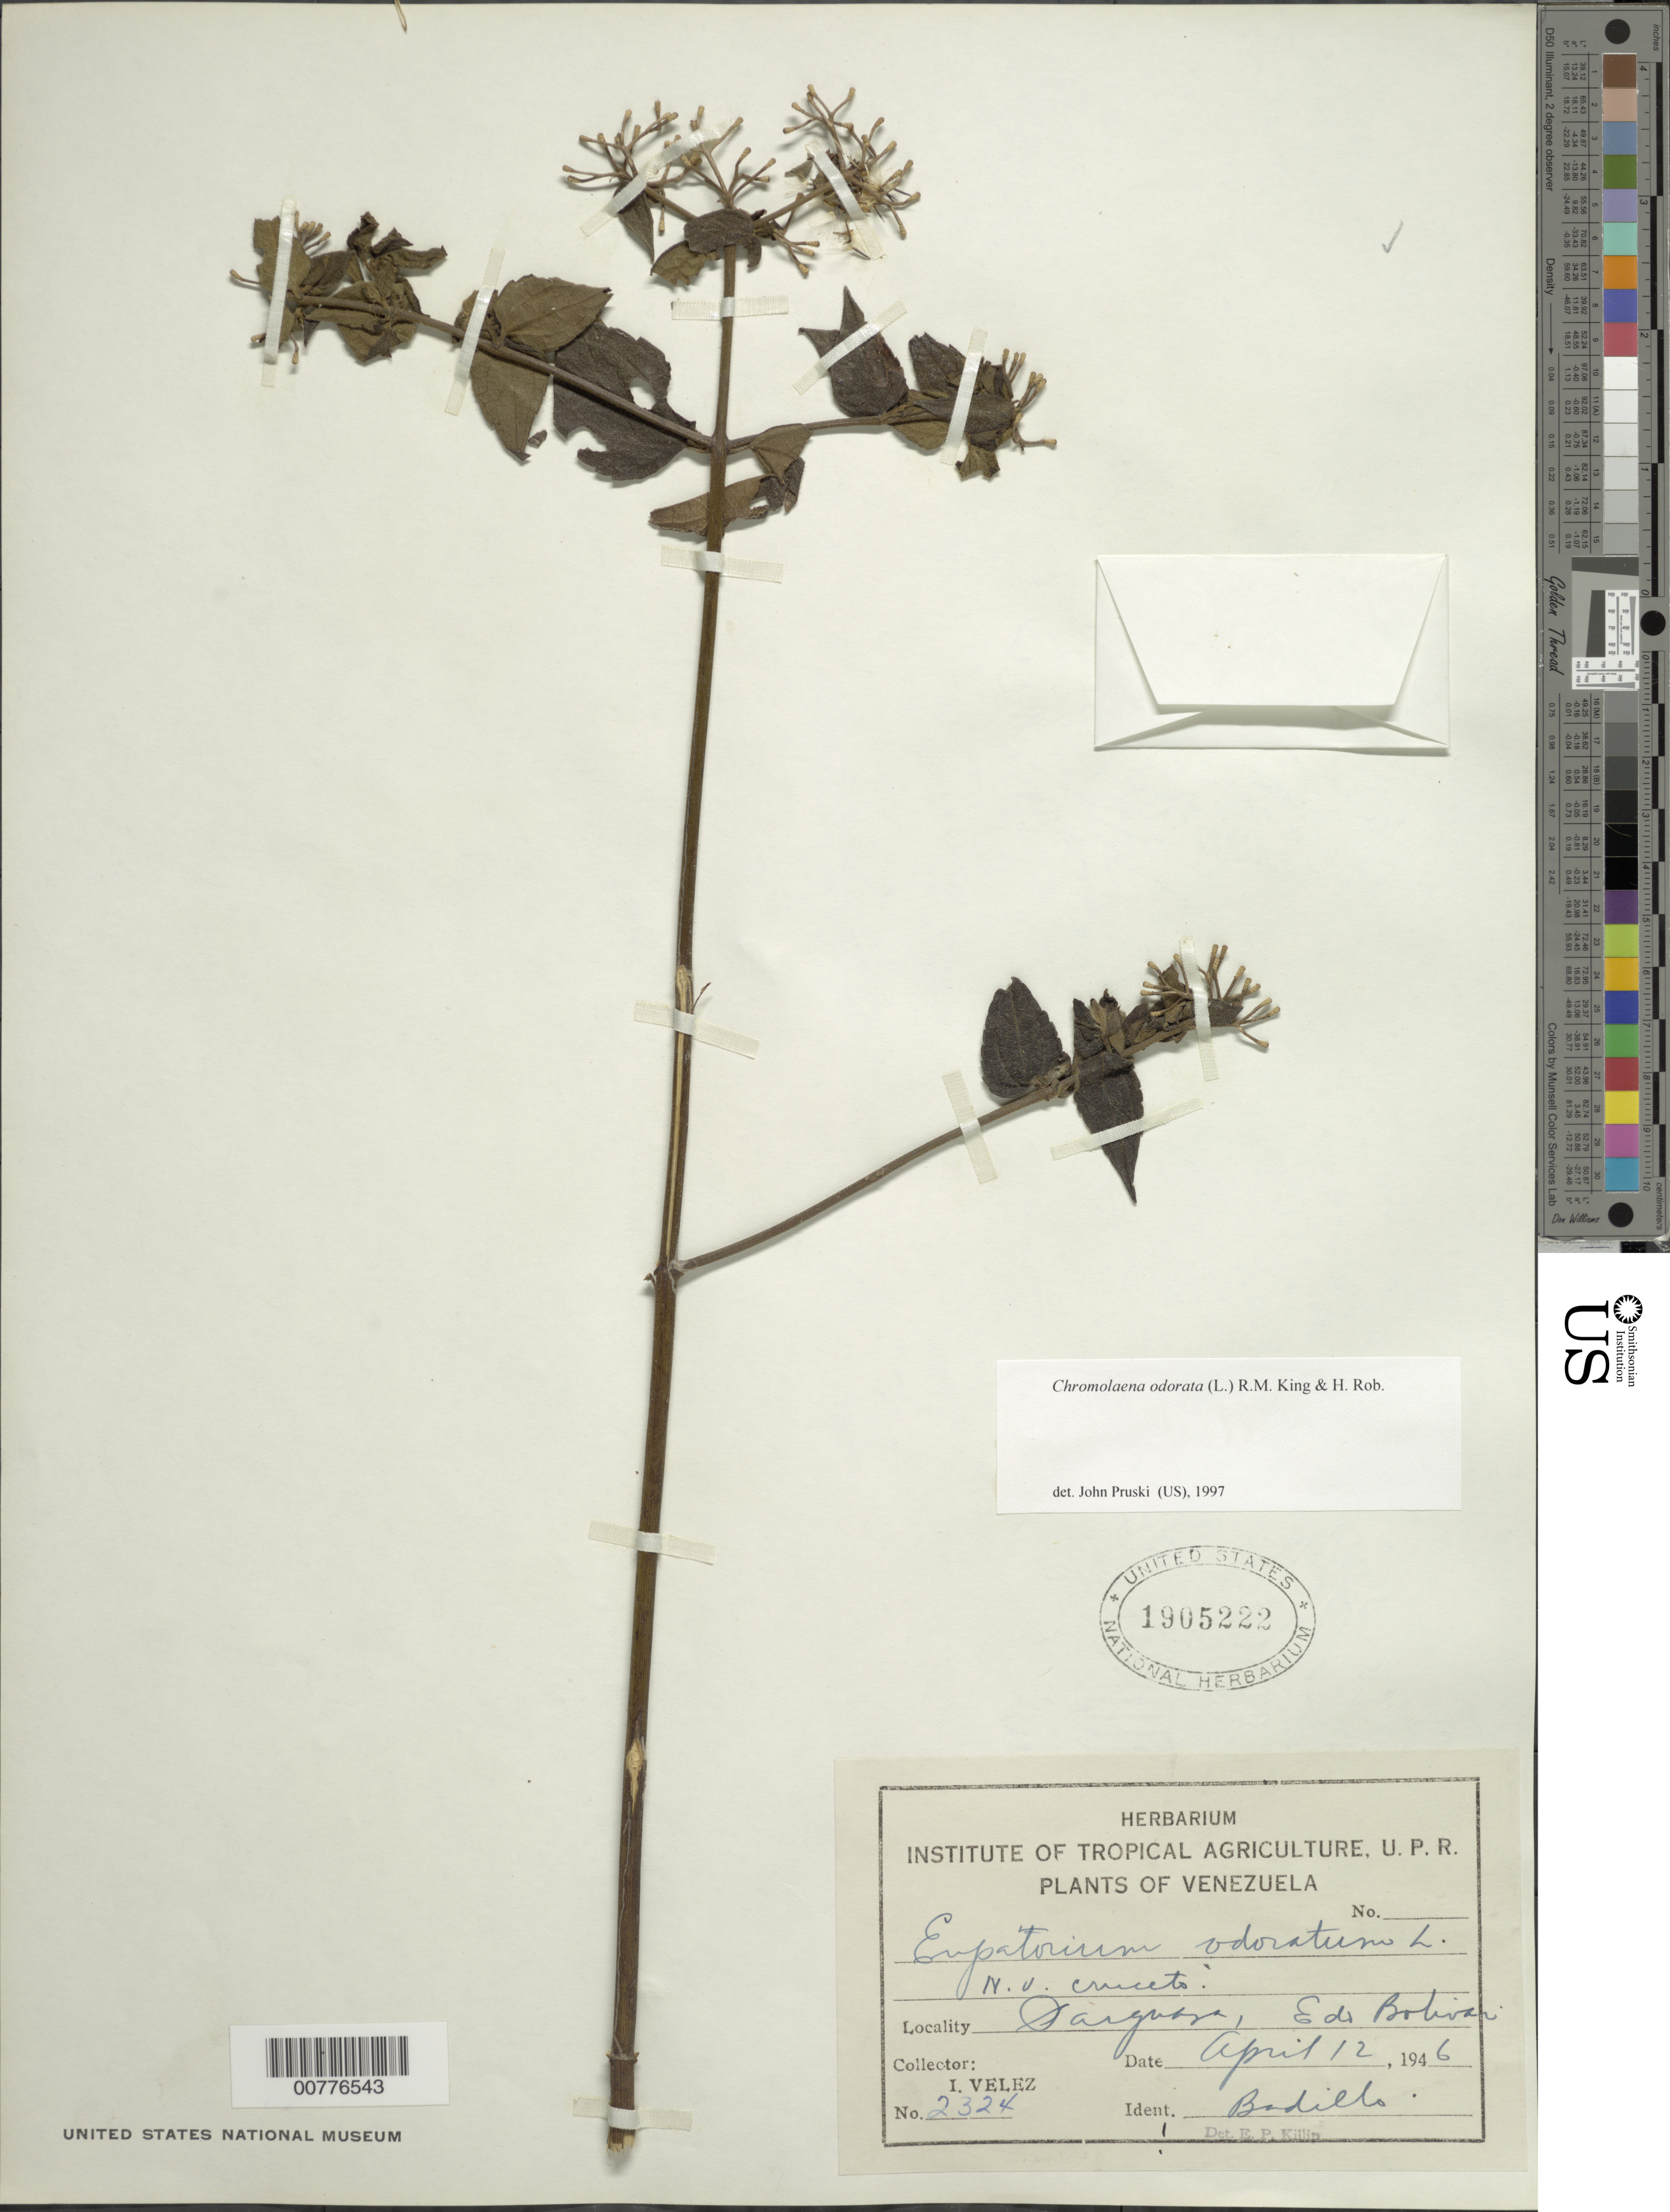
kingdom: Plantae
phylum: Tracheophyta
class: Magnoliopsida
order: Asterales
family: Asteraceae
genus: Chromolaena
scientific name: Chromolaena odorata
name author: (L.) R.M. King & H. Rob.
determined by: Pruski, J. F.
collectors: I. Velez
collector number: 2324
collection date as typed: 12-Apr-46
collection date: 1946-04-12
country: Venezuela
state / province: Bolívar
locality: Parguasa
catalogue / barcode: US 1905222